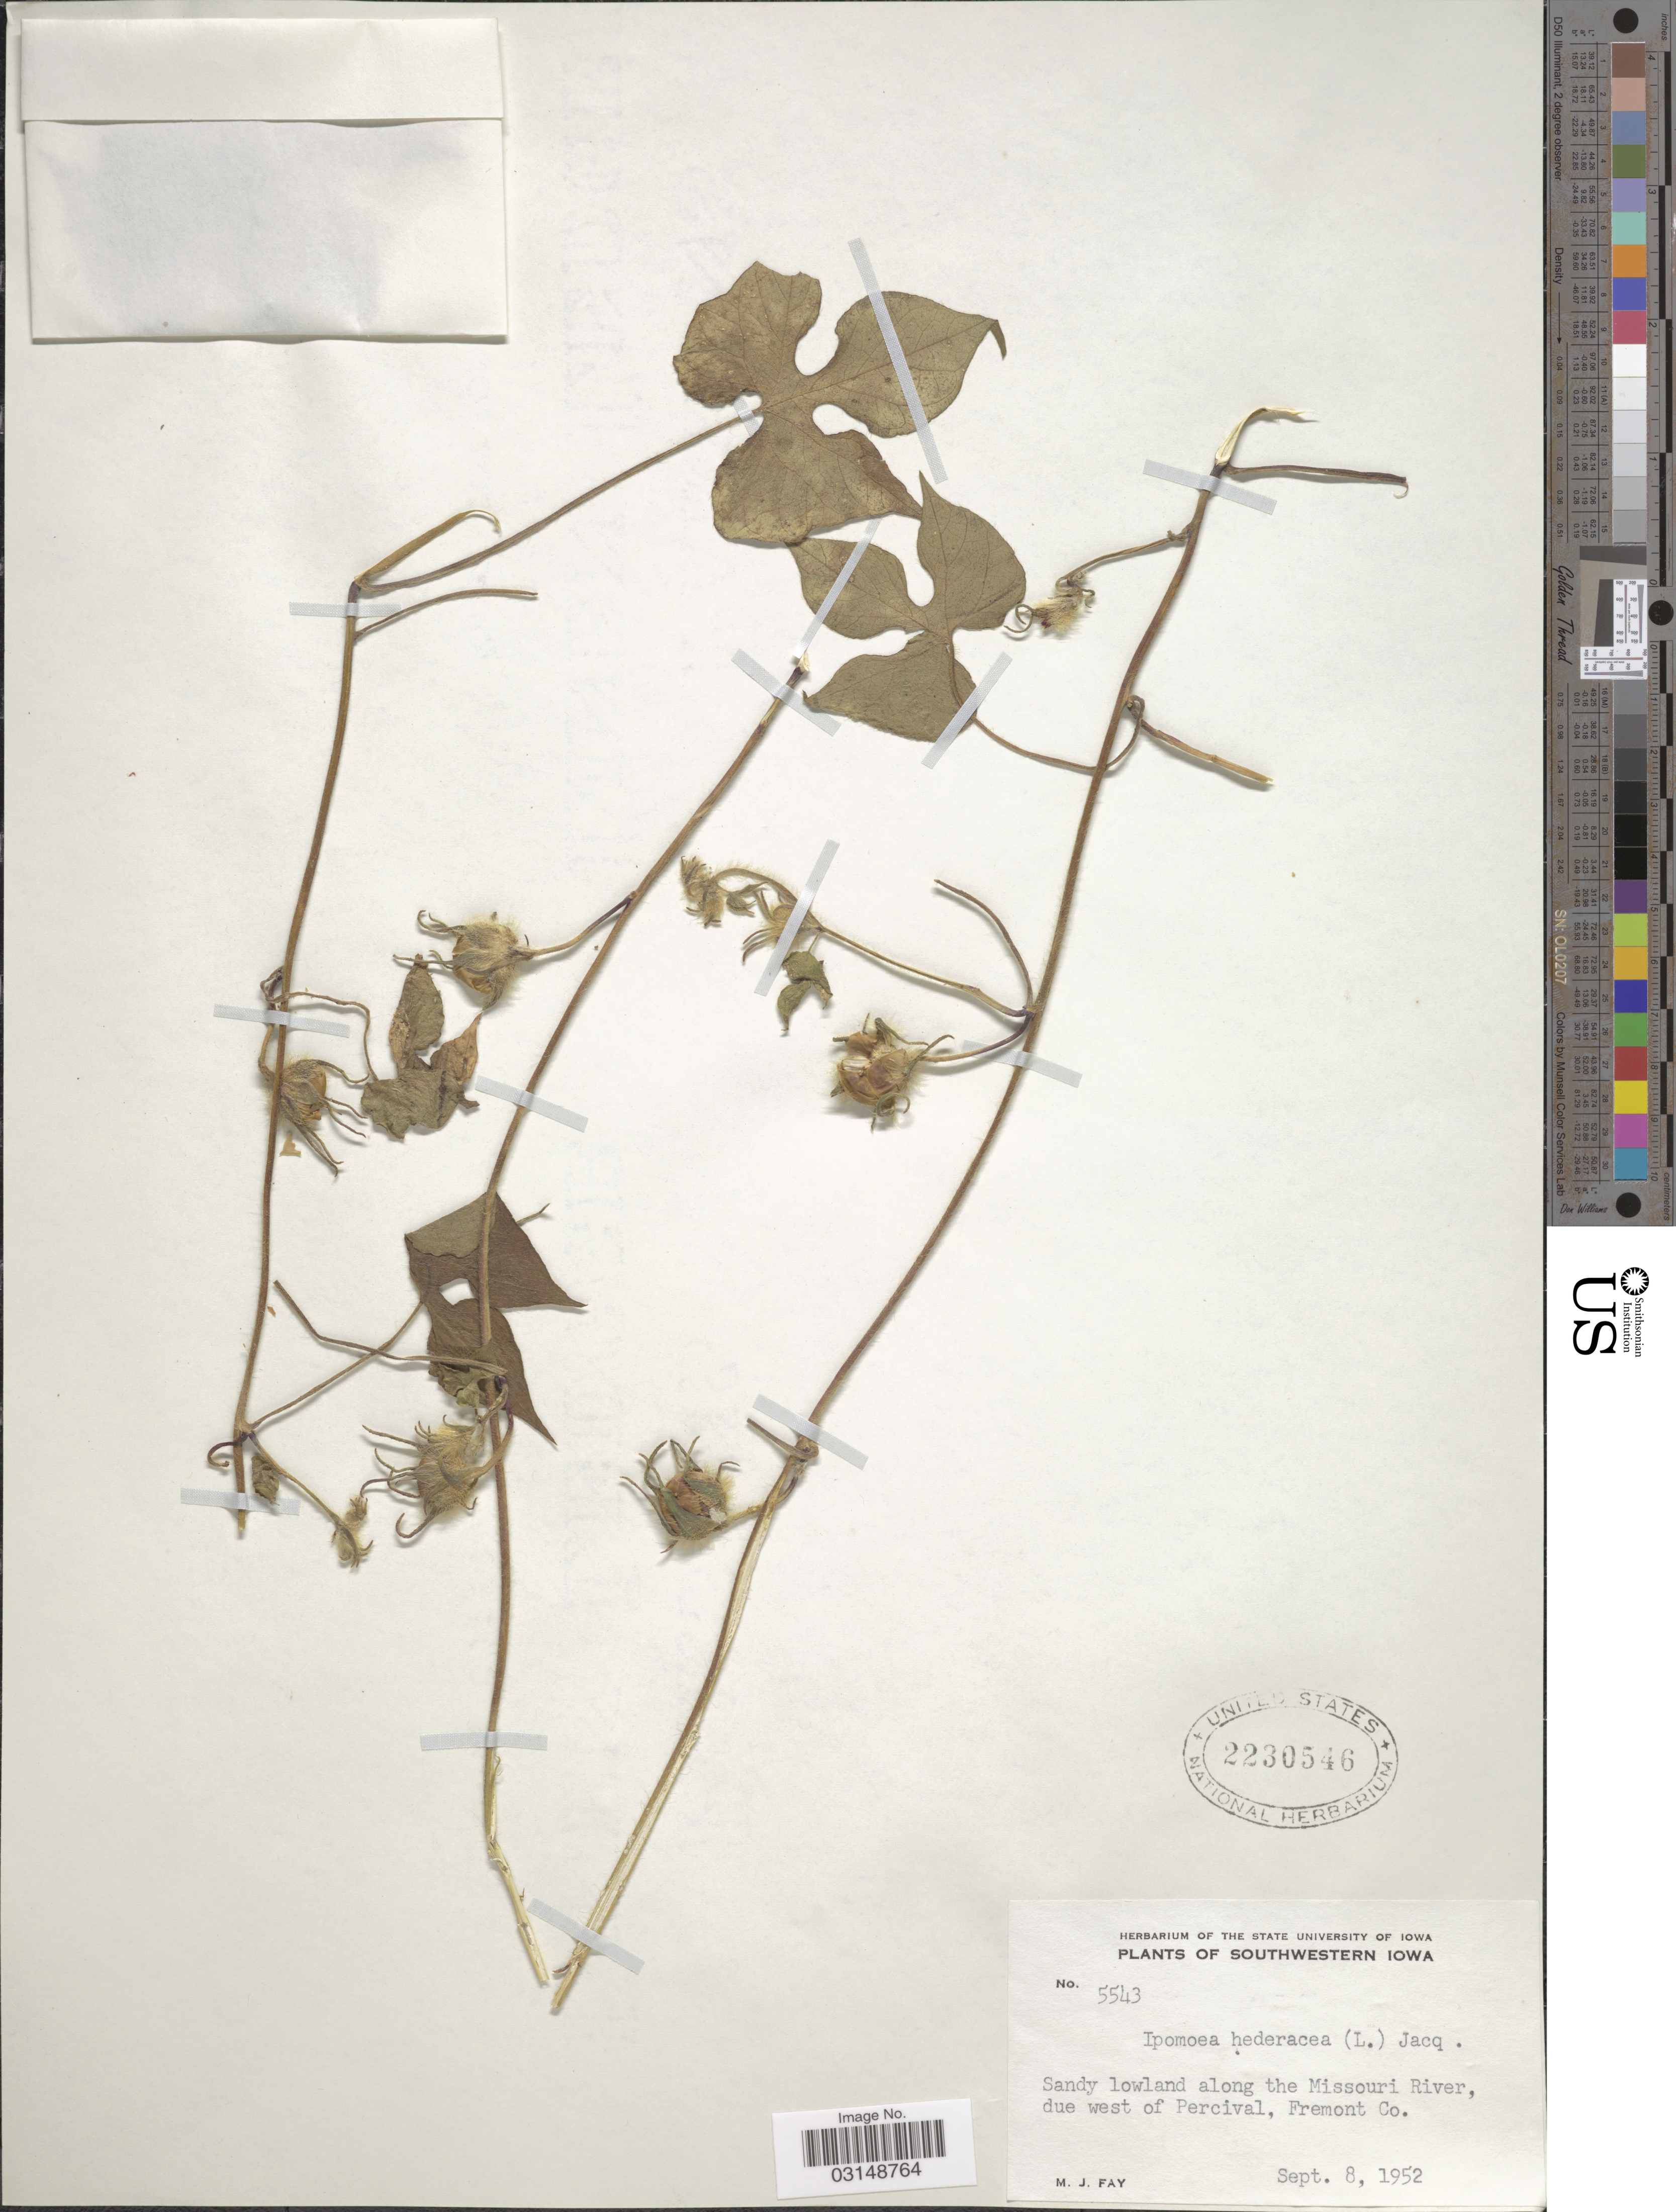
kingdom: Plantae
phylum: Tracheophyta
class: Magnoliopsida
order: Solanales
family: Convolvulaceae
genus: Ipomoea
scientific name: Ipomoea hederacea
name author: Jacq.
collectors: M. Fay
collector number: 5543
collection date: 1952-09-08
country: United States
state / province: Iowa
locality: Southwestern Iowa. Along the Missouri River, due west of Percival, Fremont Co.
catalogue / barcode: US 2230546